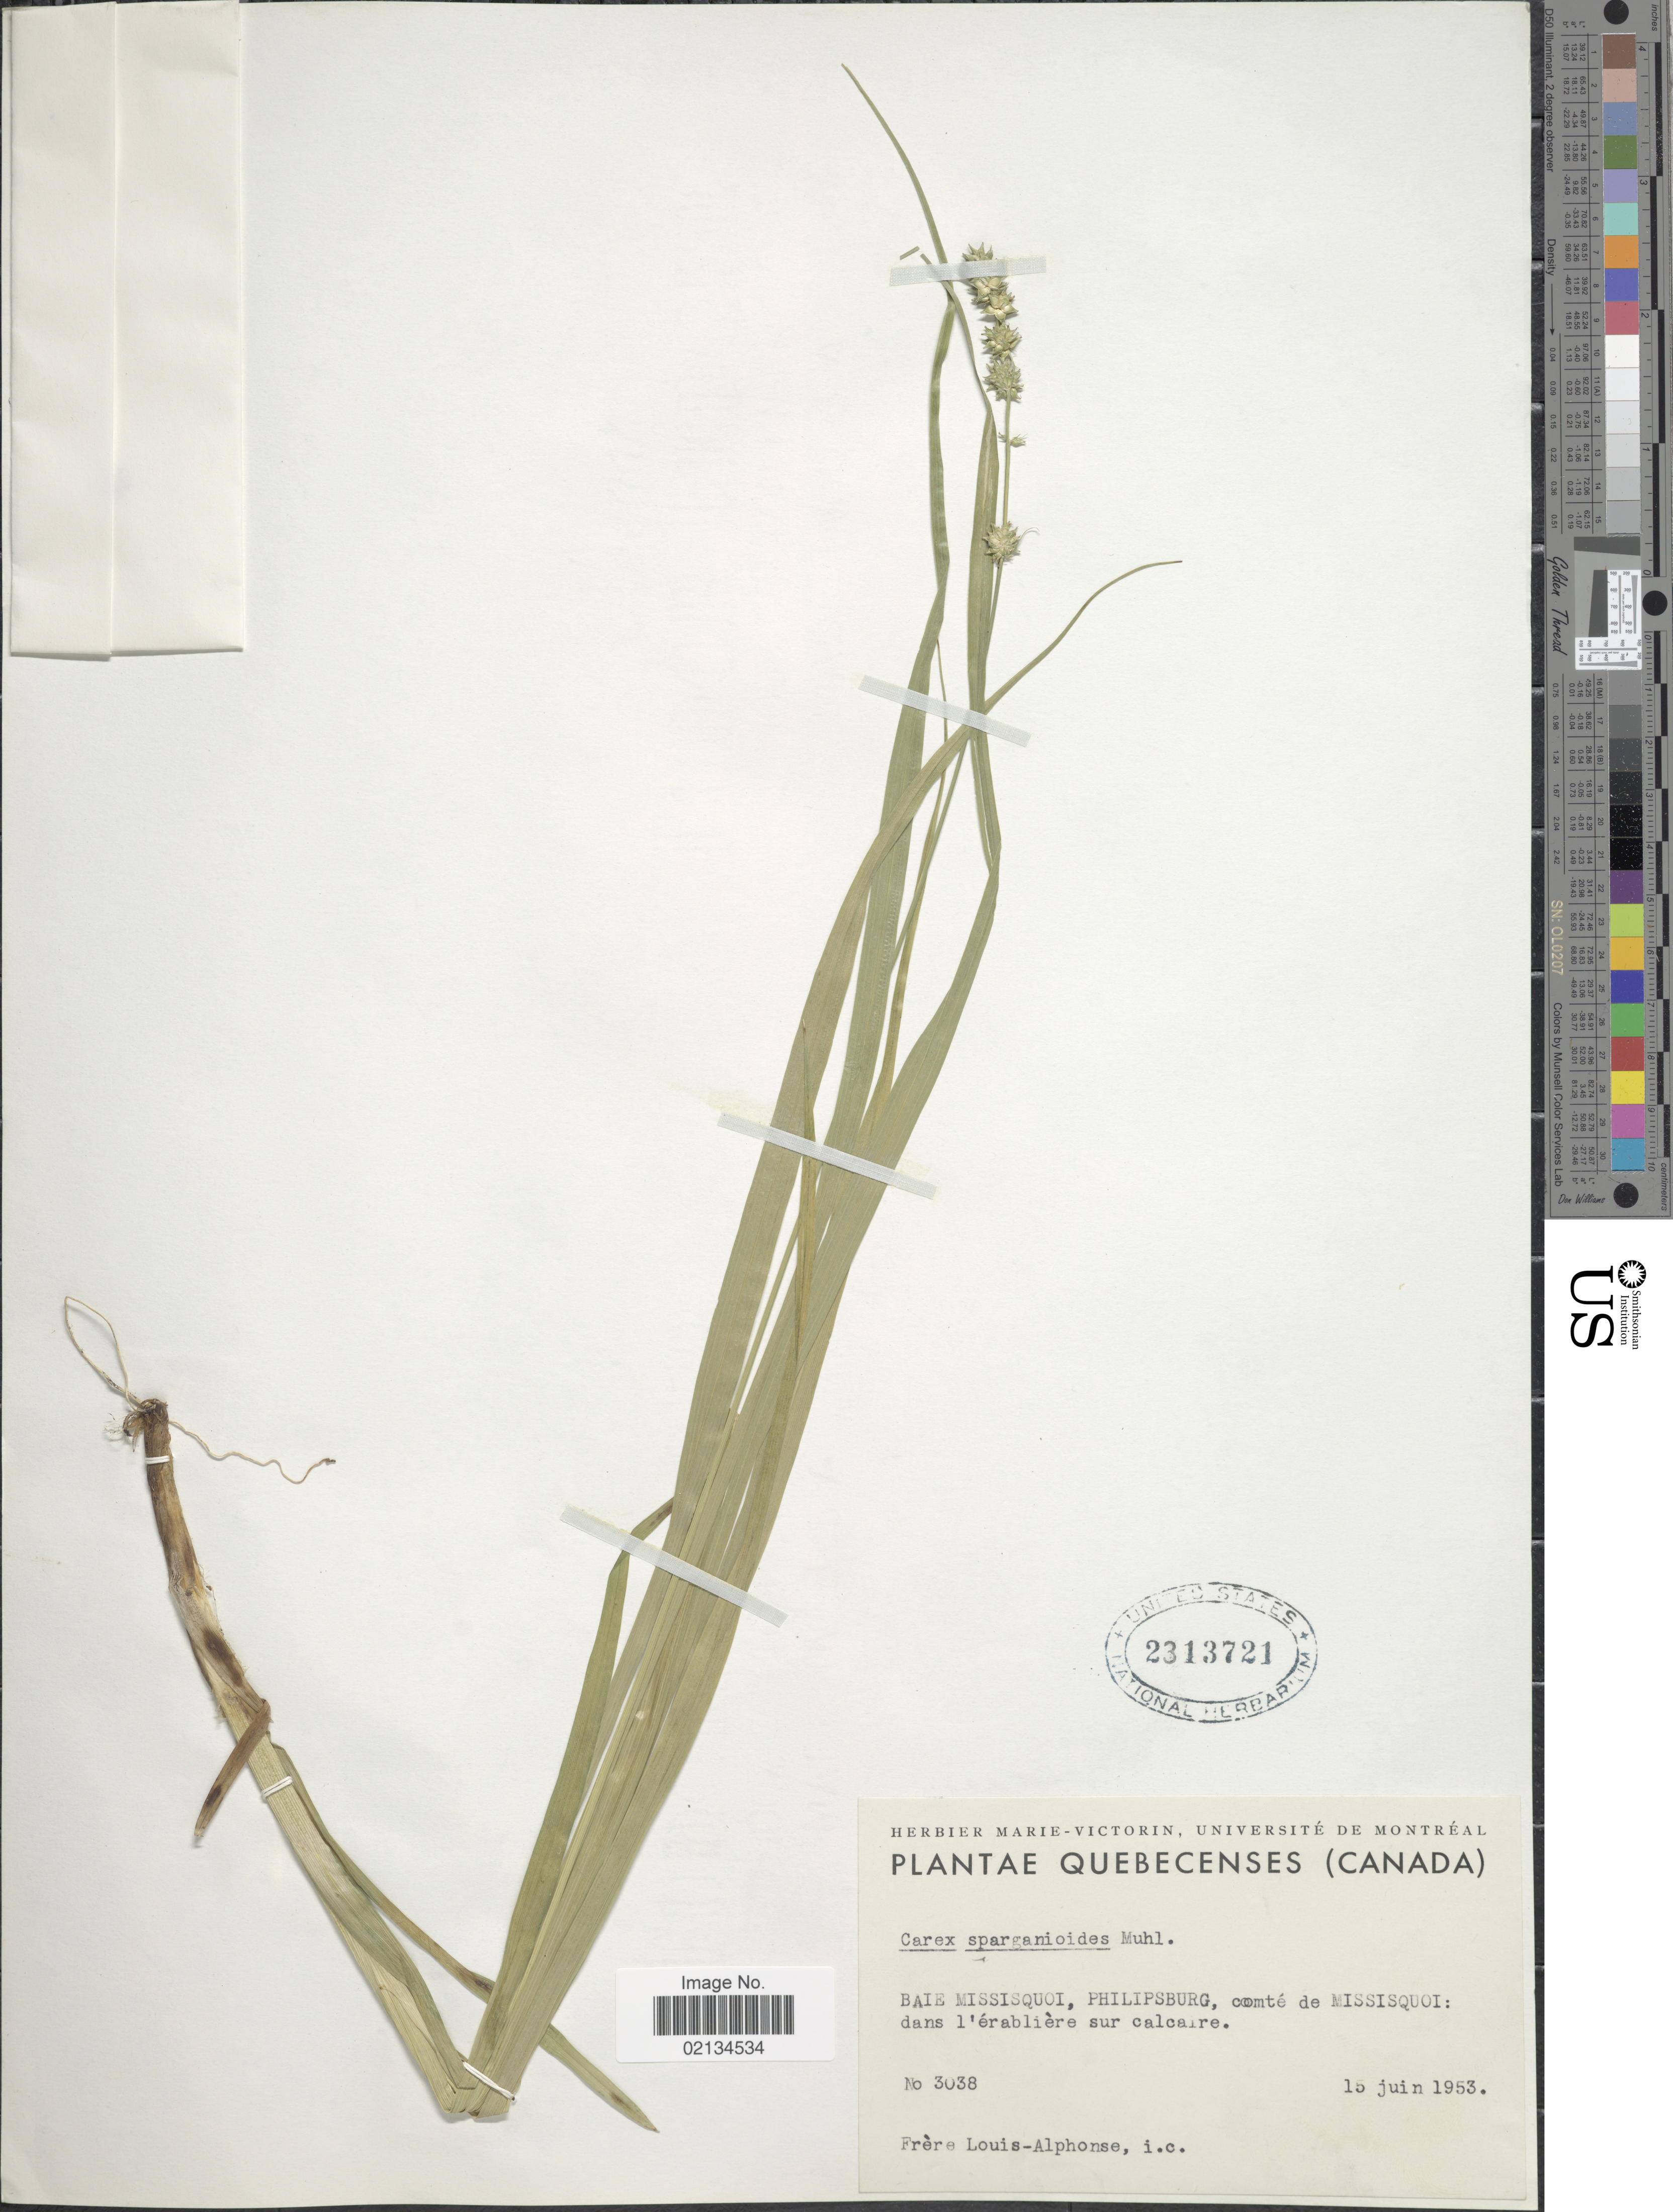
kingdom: Plantae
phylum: Tracheophyta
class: Liliopsida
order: Poales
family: Cyperaceae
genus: Carex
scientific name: Carex sparganioides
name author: Muhl. ex Willd.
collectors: Louis-Alphonse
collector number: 3038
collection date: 1953-06-15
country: Canada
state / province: Quebec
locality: Quebecenses, Baie Missisquoi, Philipsburg, comte de Missisquoi: dans l'erabliere sur calcaire.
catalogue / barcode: US 2313721